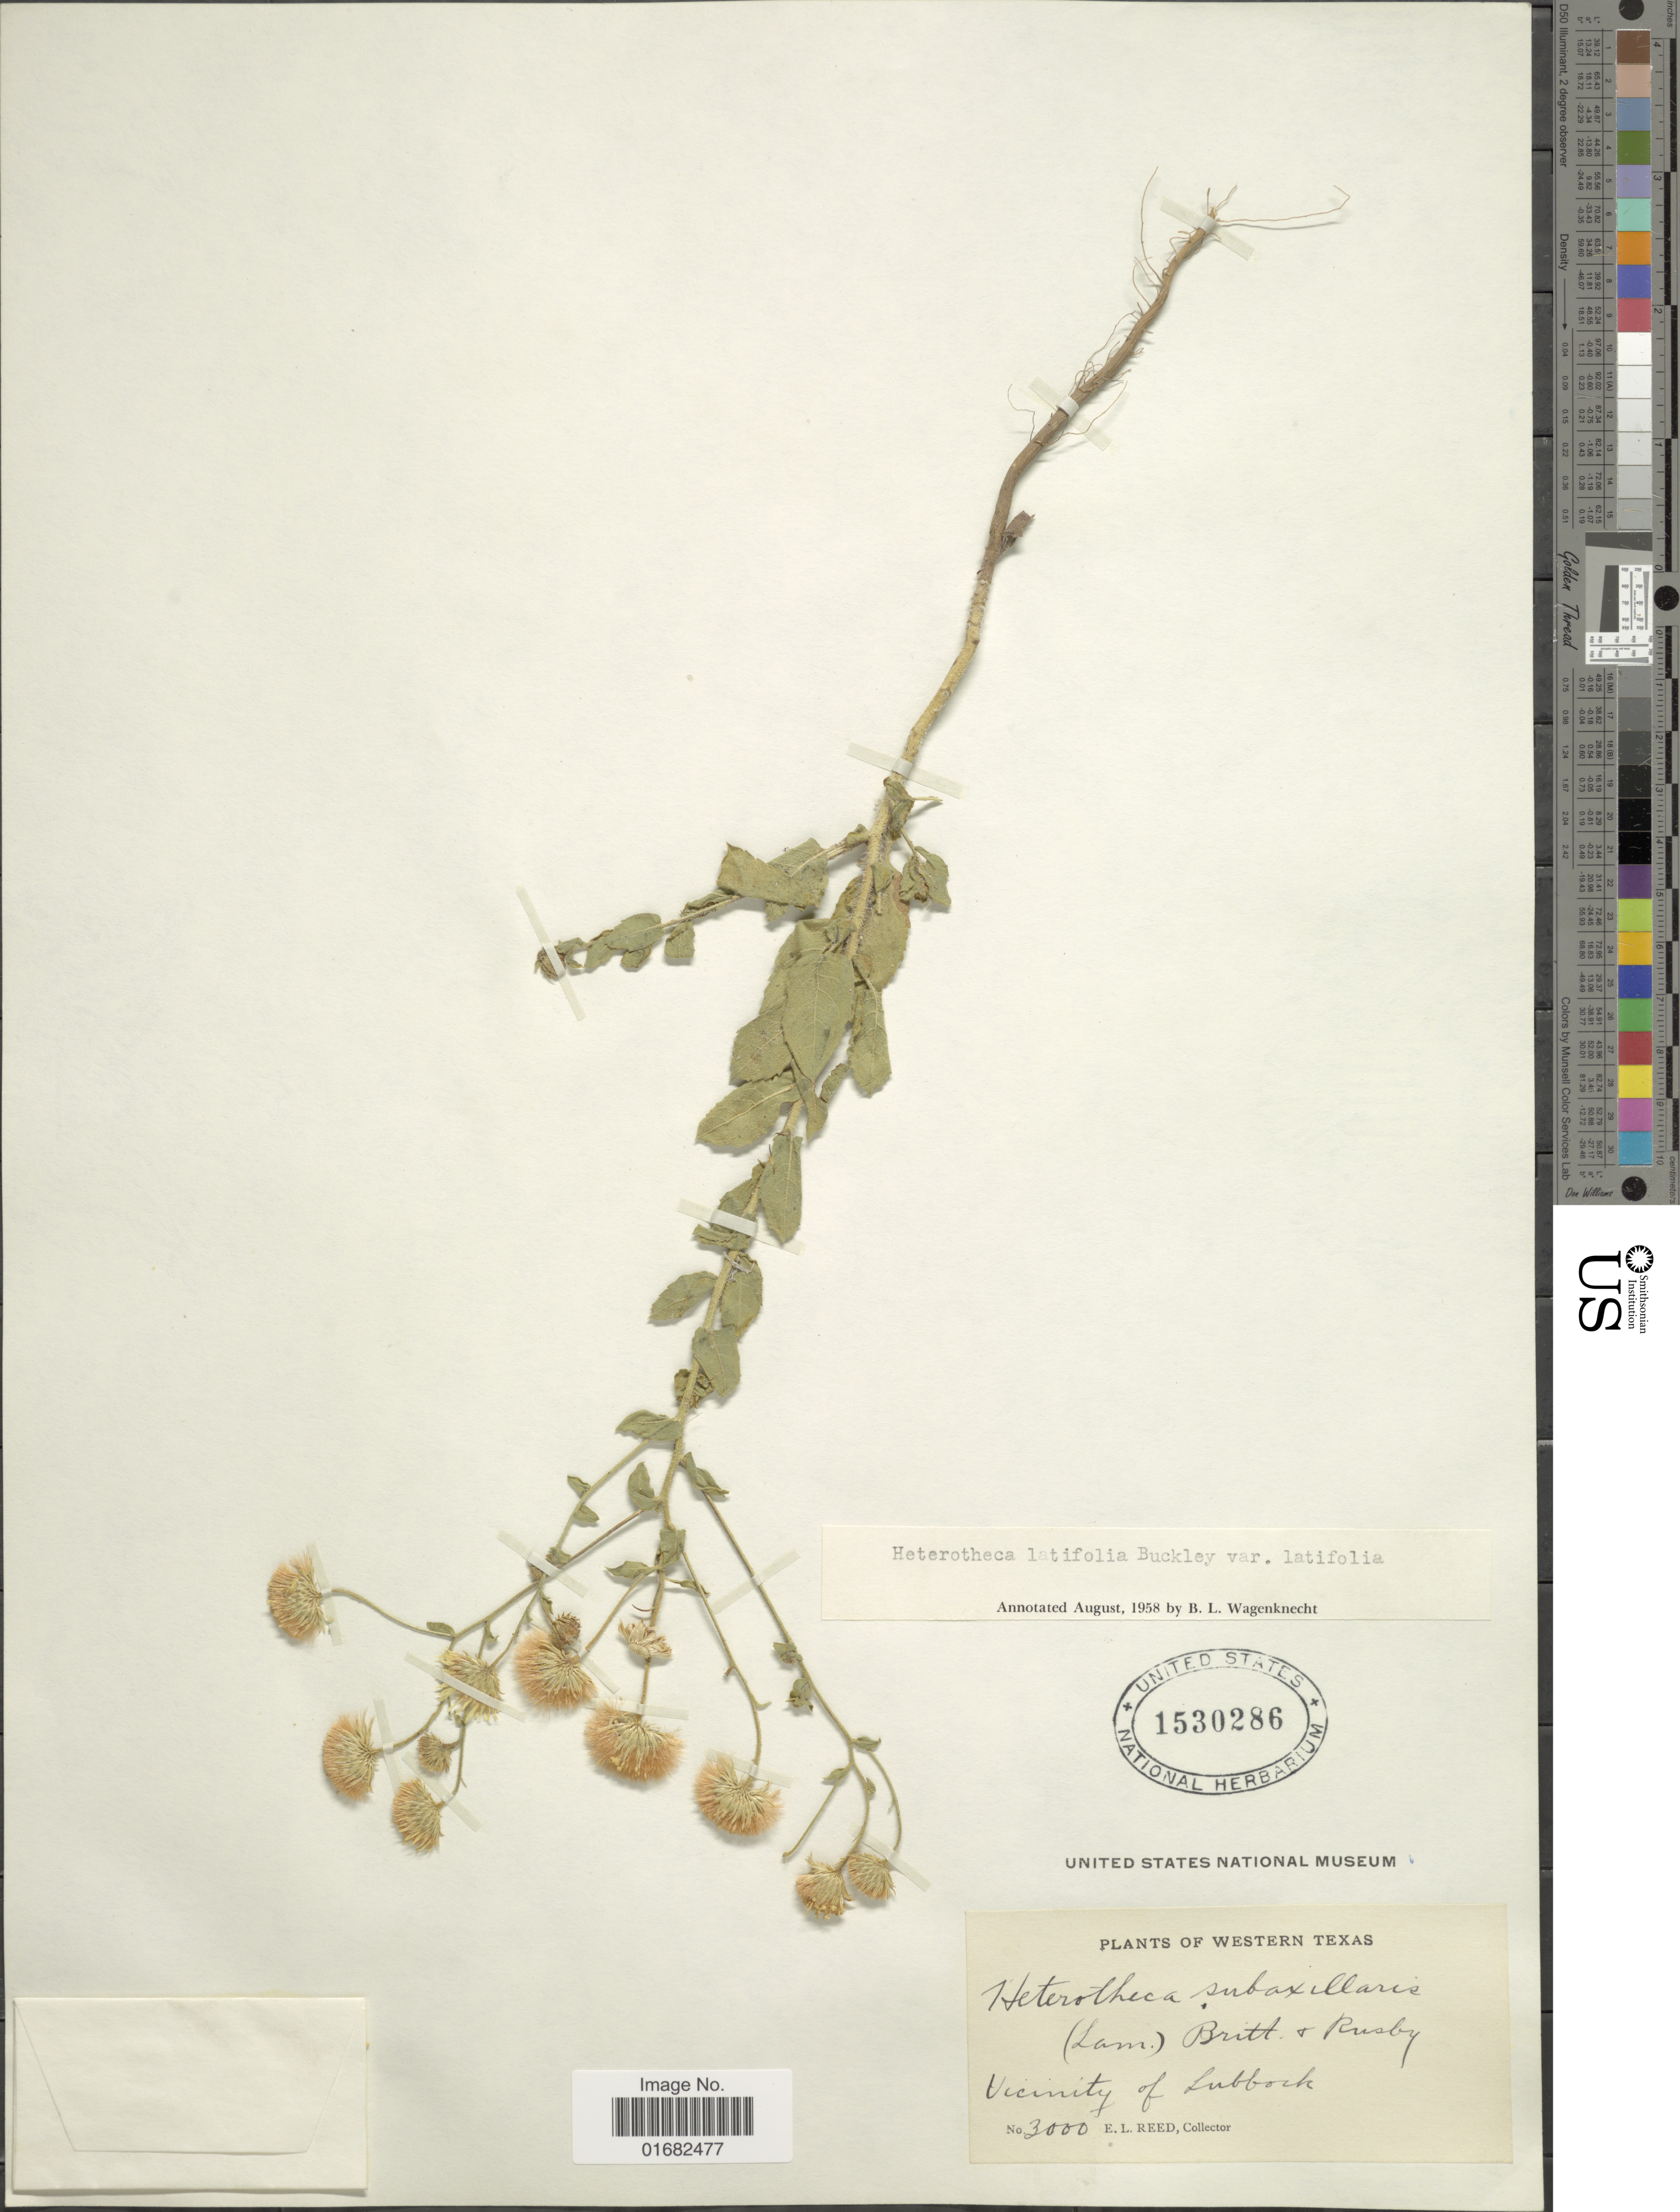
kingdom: Plantae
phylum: Tracheophyta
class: Magnoliopsida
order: Asterales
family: Asteraceae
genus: Heterotheca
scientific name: Heterotheca latifolia var. latifolia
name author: Buckley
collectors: E. Reed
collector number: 3000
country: United States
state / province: Texas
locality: Western Texas. Vicinity of Lubbock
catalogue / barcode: US 1530286